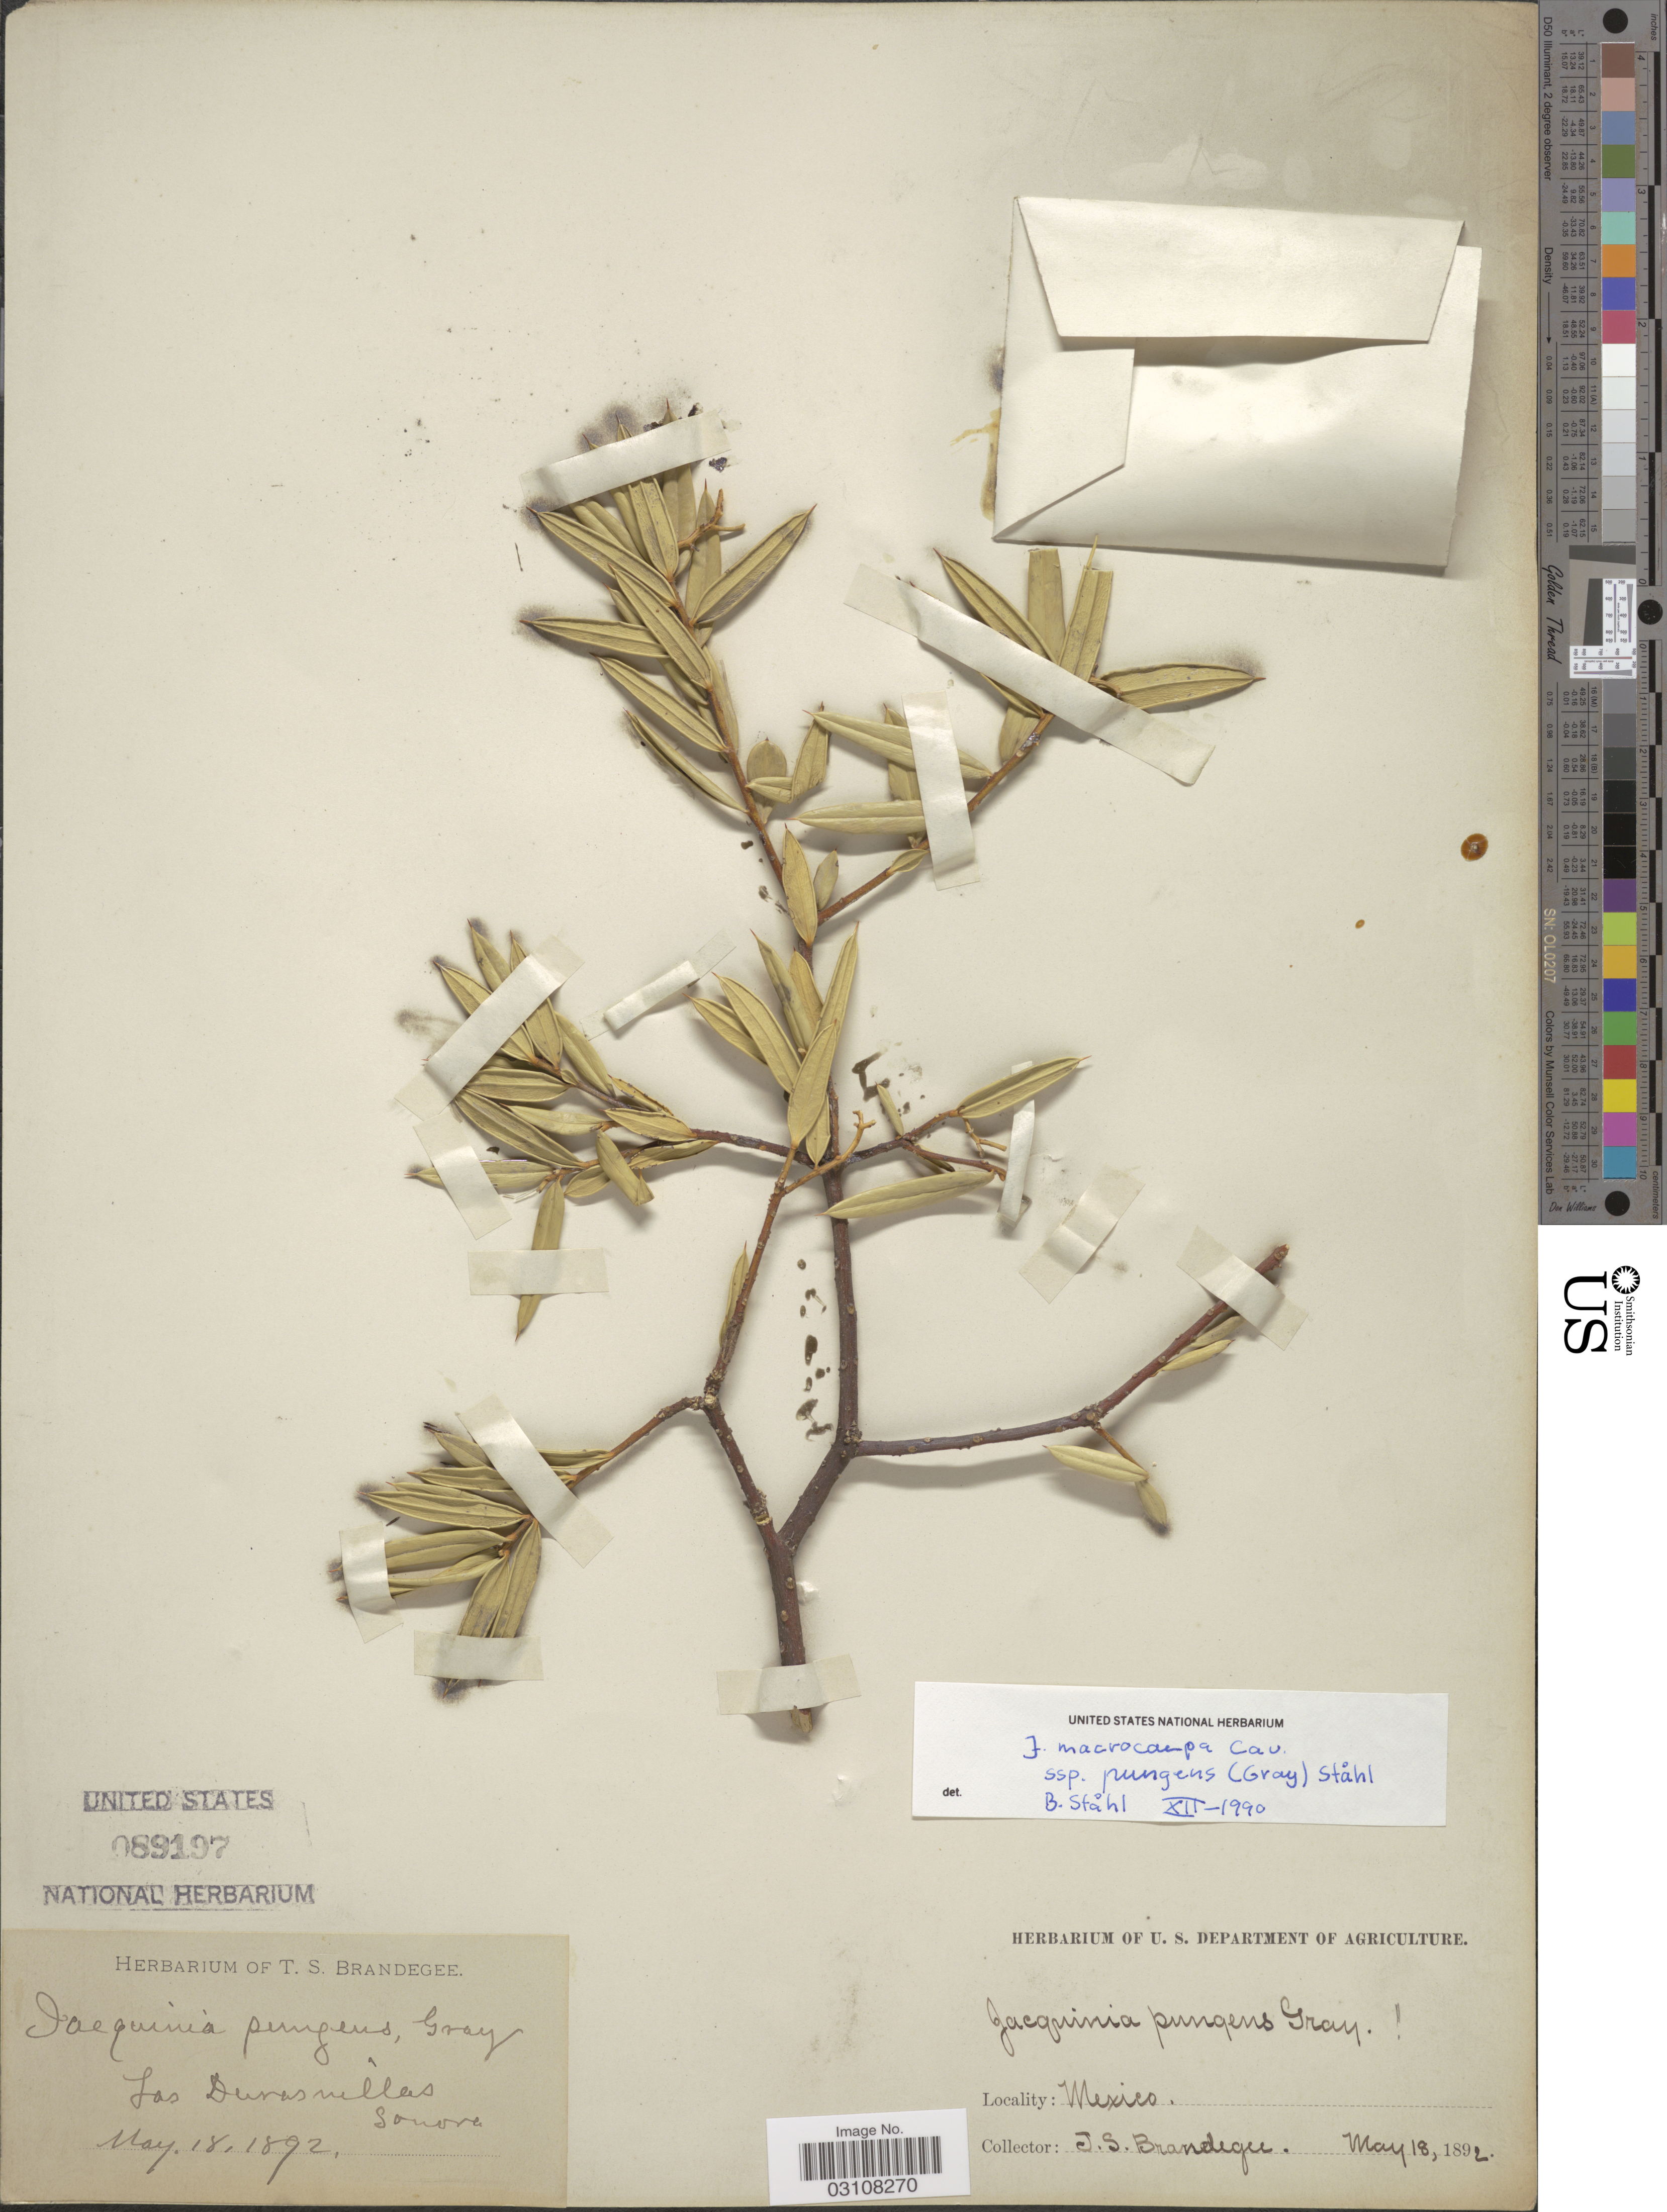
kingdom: Plantae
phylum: Tracheophyta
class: Magnoliopsida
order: Ericales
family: Primulaceae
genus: Jacquinia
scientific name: Jacquinia macrocarpa subsp. pungens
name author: Cav.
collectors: T. S. Brandegee (herbarium)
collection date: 1892-05-18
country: Mexico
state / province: Sonora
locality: Las Duras villas.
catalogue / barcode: US 89197